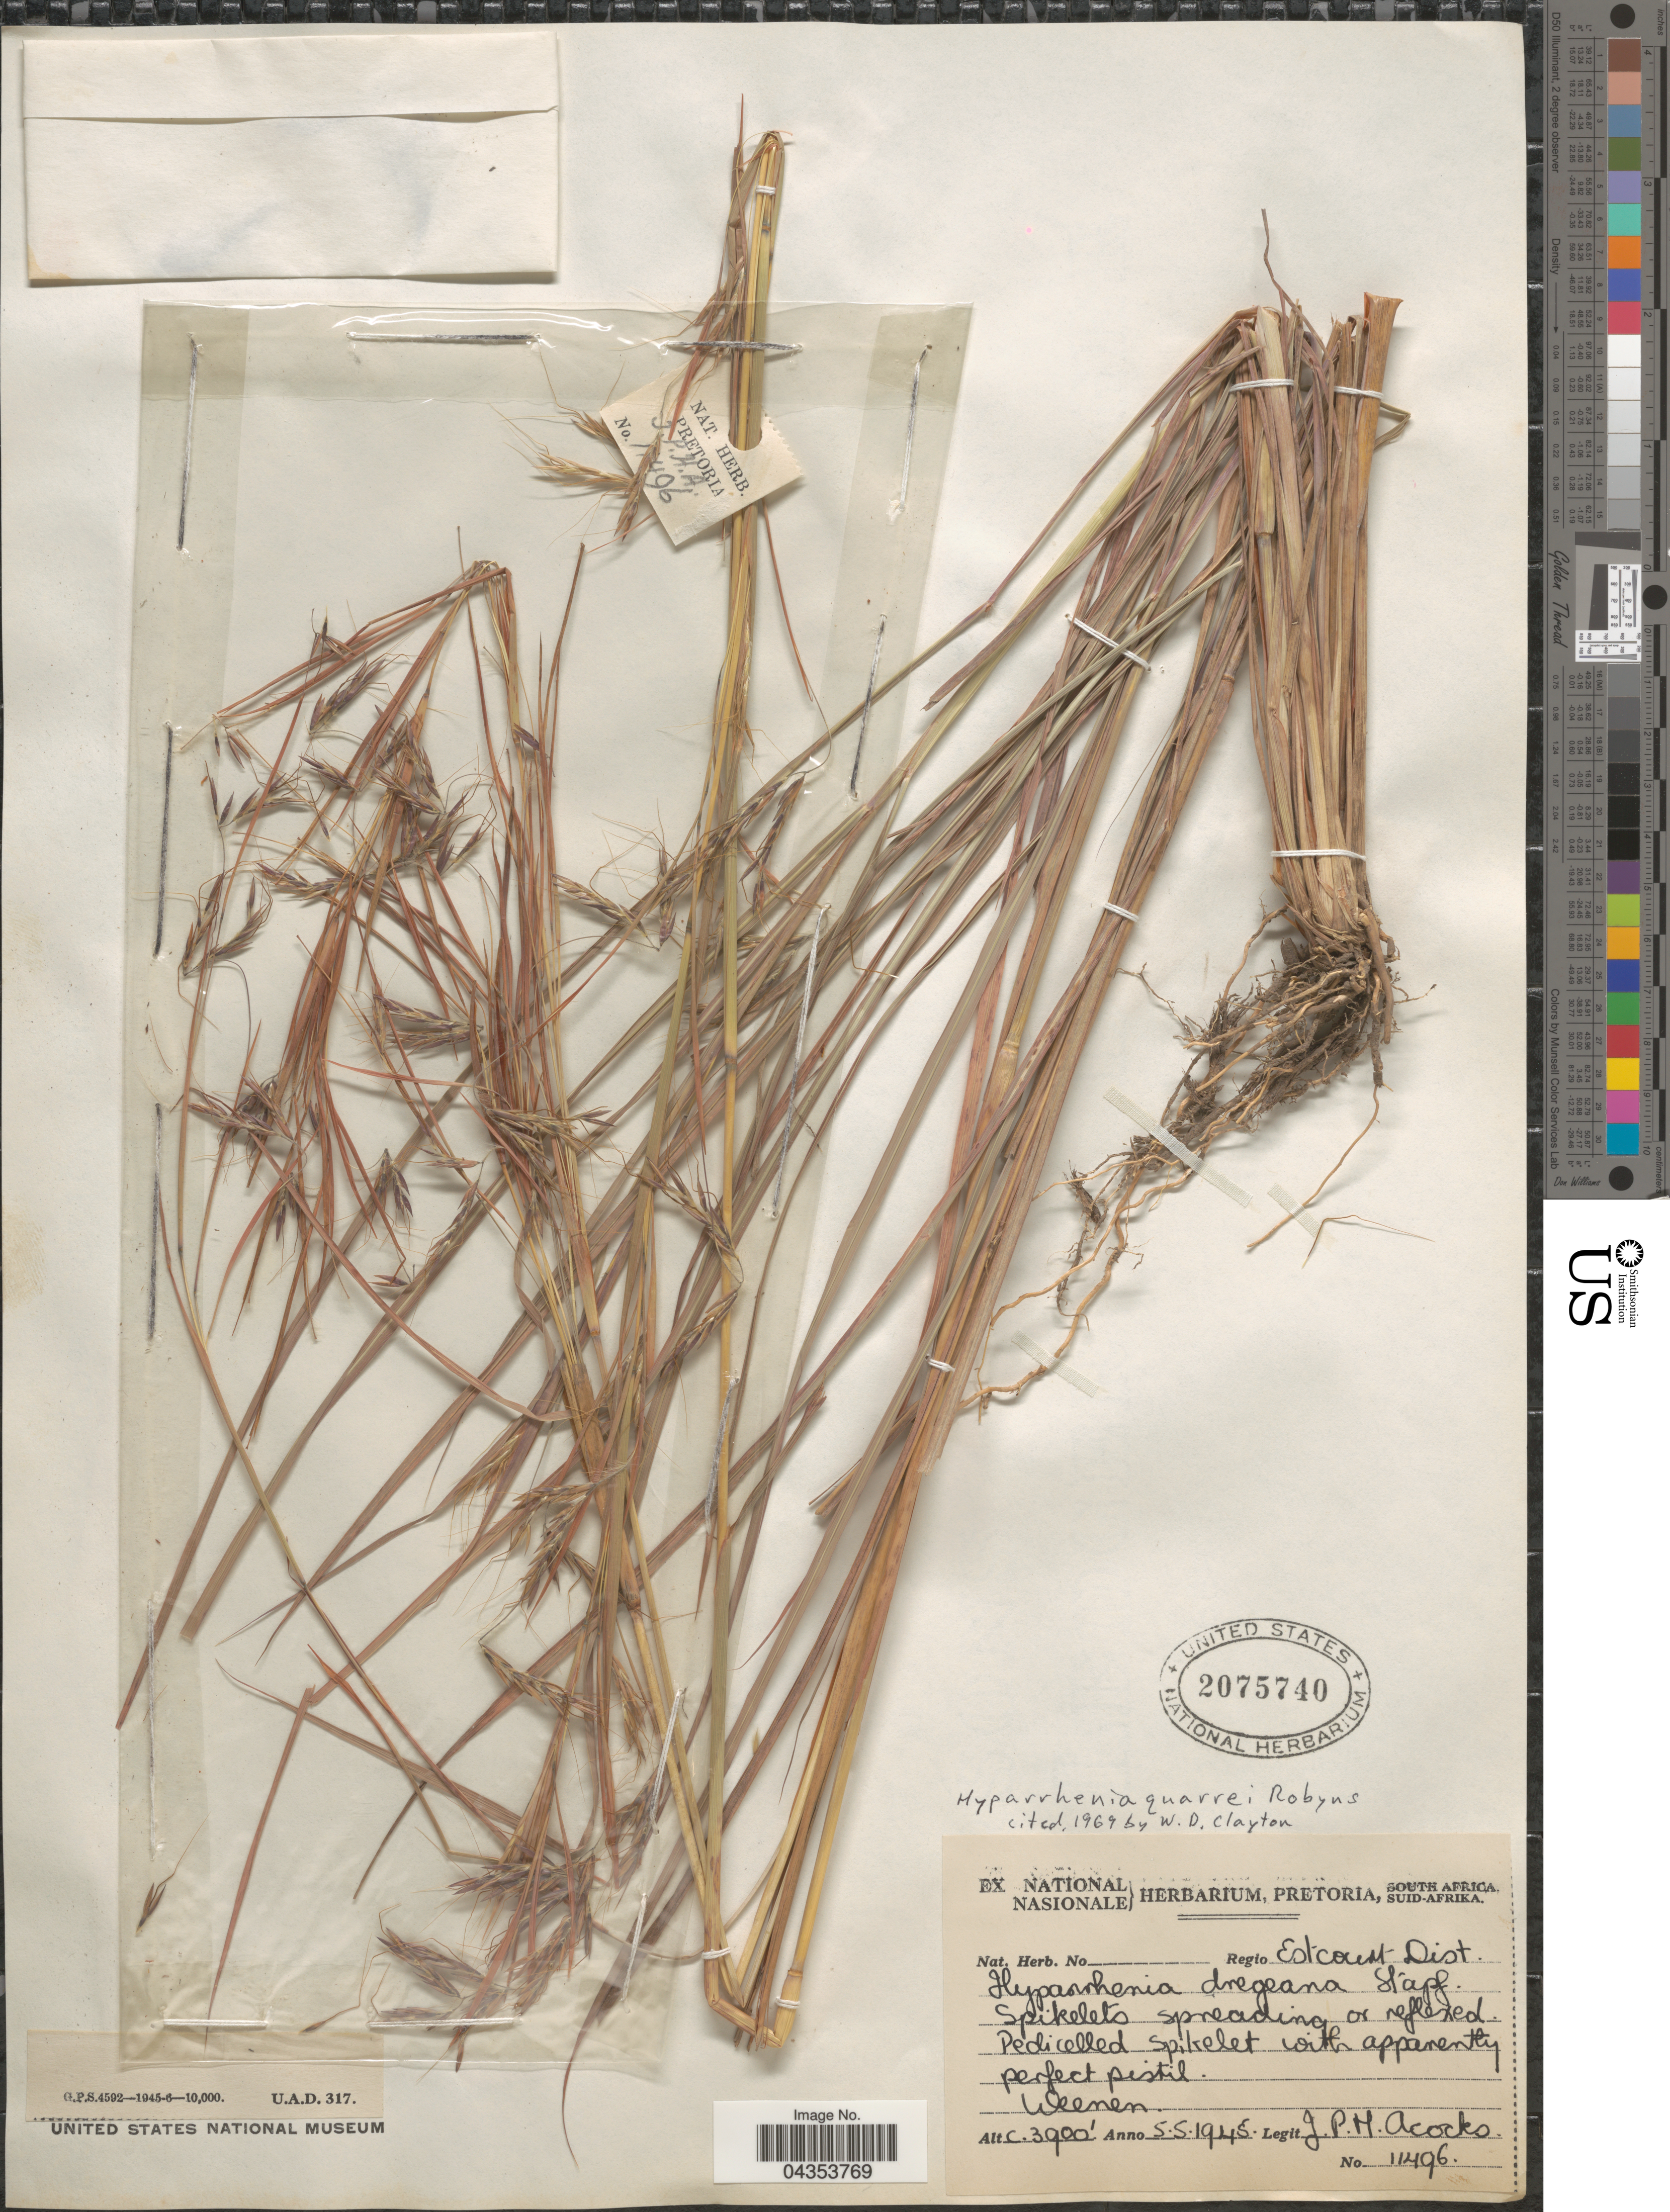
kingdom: Plantae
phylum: Tracheophyta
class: Liliopsida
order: Poales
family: Poaceae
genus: Hyparrhenia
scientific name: Hyparrhenia quarrei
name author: Robyns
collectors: J. P. Acocks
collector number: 11496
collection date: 1945-05-05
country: South Africa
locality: Regio Estcourt Dist. Weenen.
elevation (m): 1189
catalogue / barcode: US 2075740